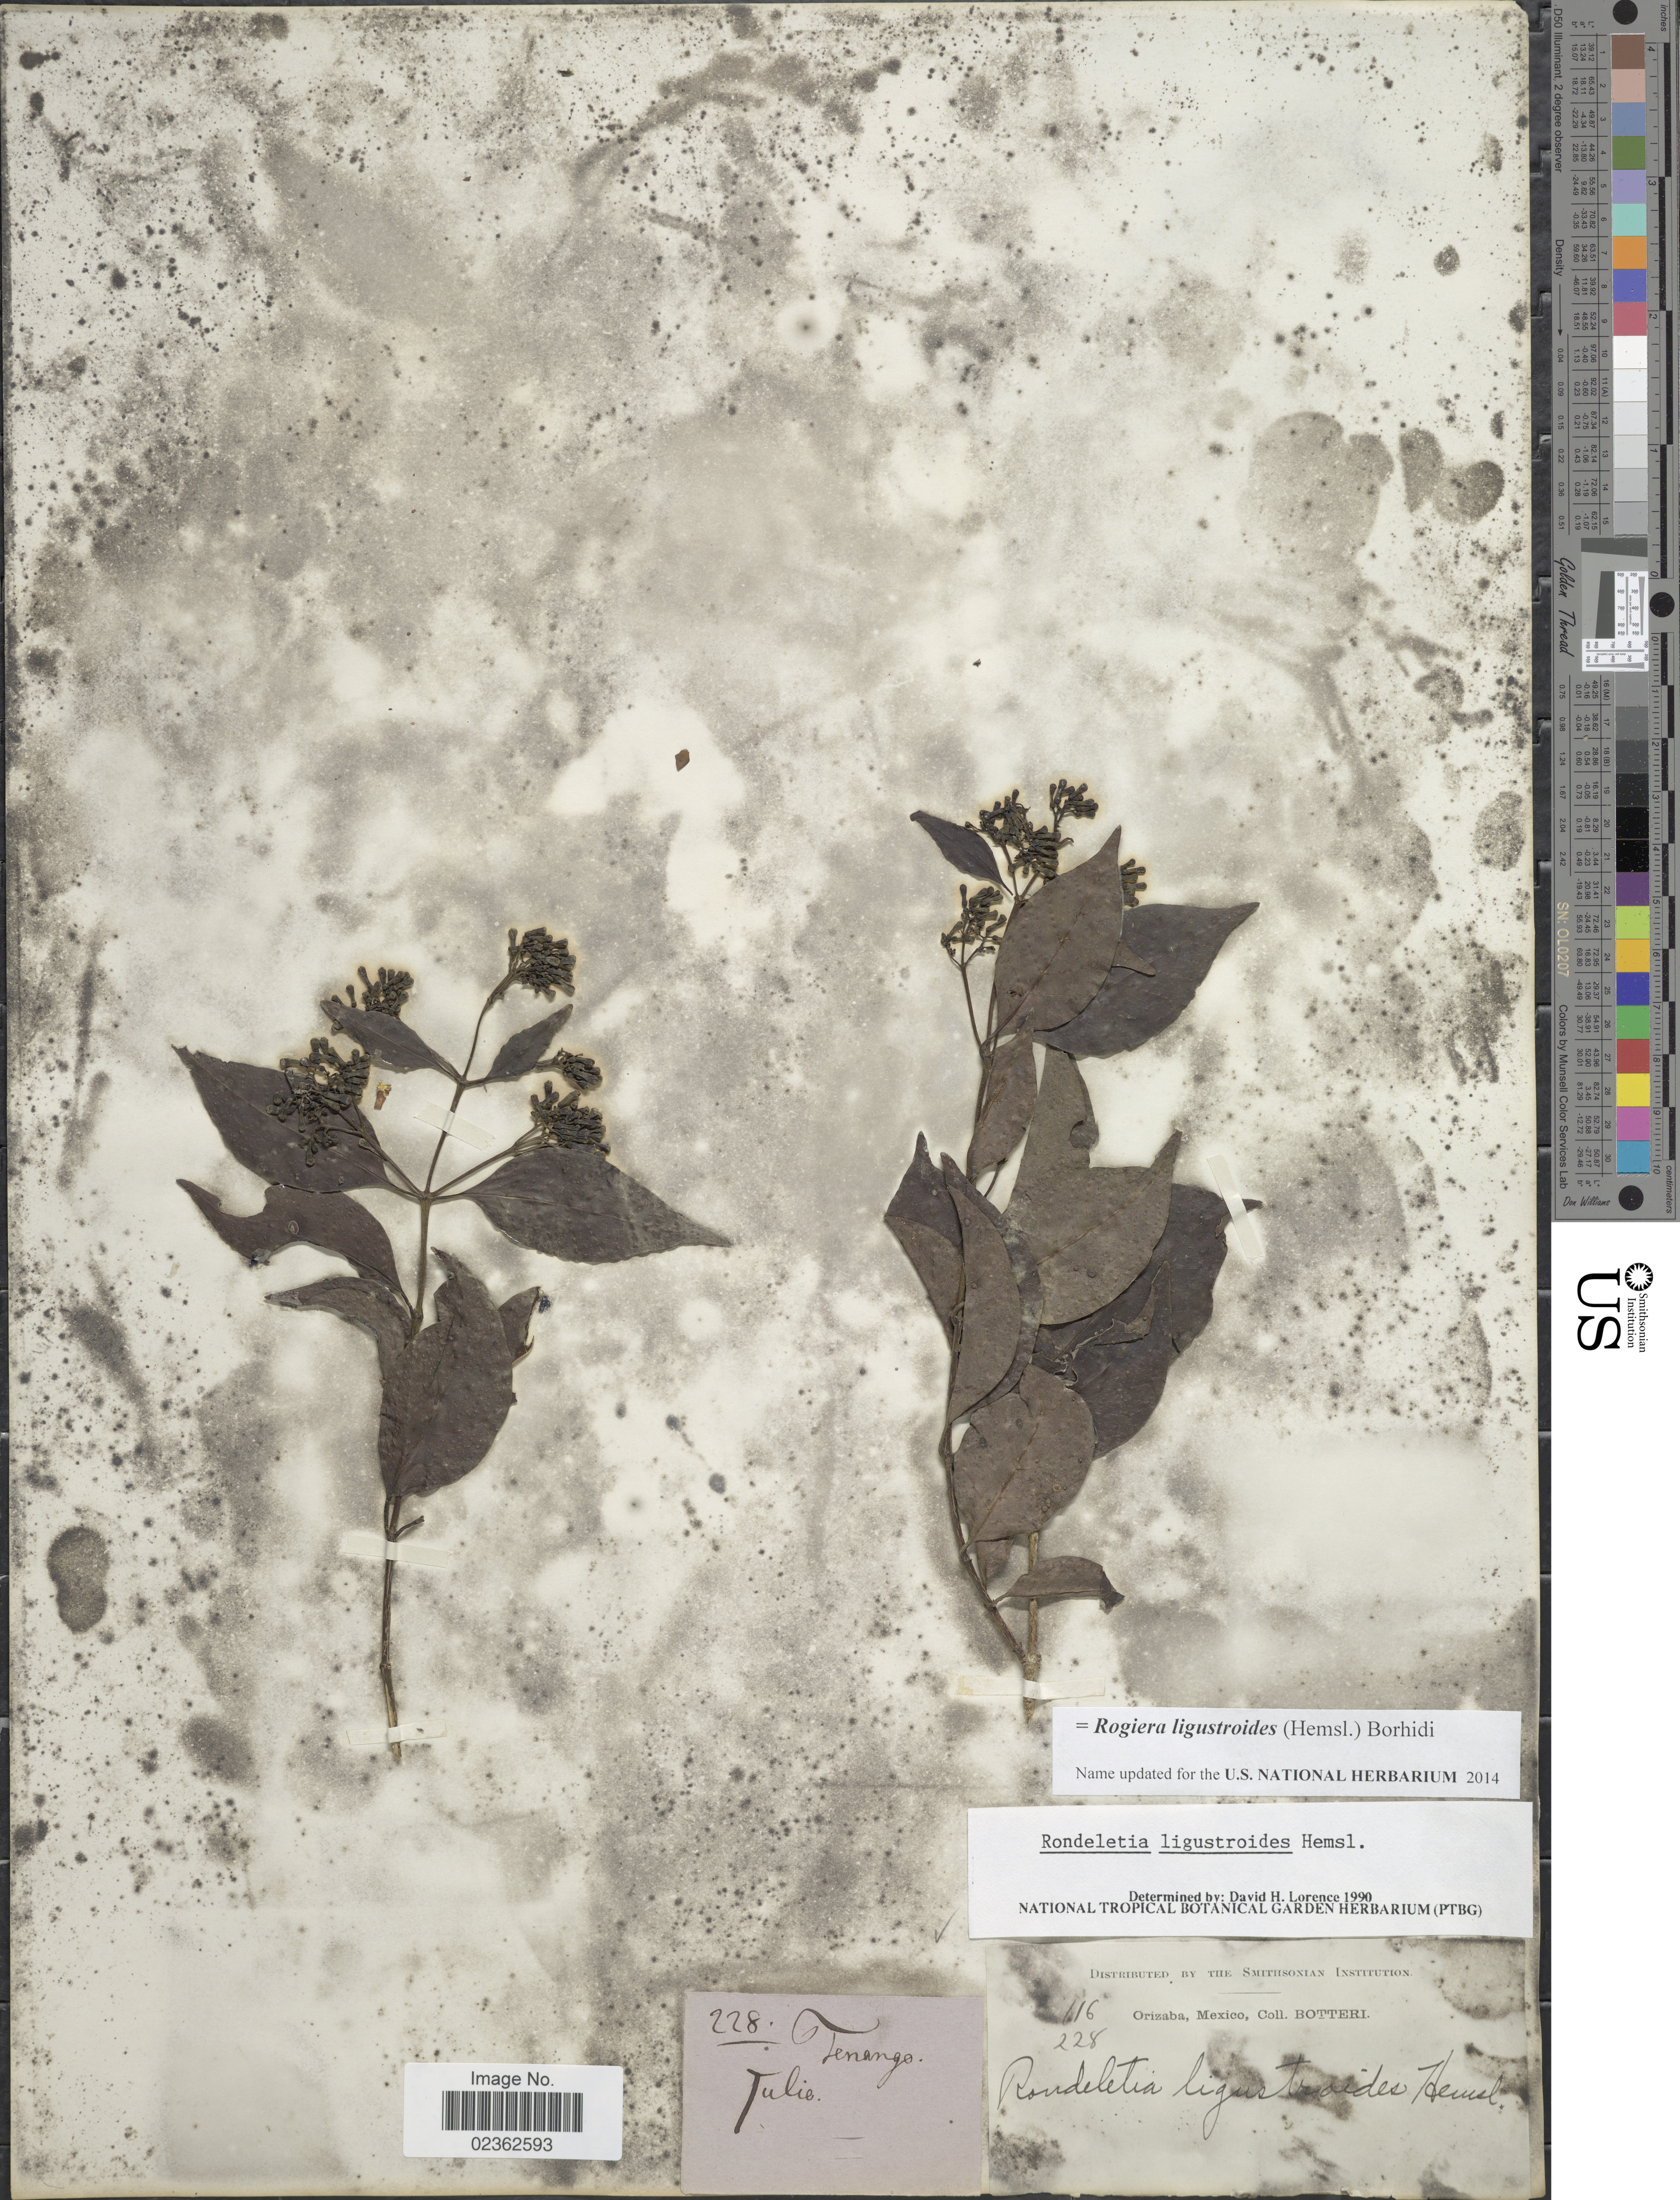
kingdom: Plantae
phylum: Tracheophyta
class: Magnoliopsida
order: Gentianales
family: Rubiaceae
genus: Rogiera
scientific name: Rogiera ligustroides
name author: (Hemsl.) Borhidi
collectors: -. Botteri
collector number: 228?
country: Mexico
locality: Orizaba, Tenango